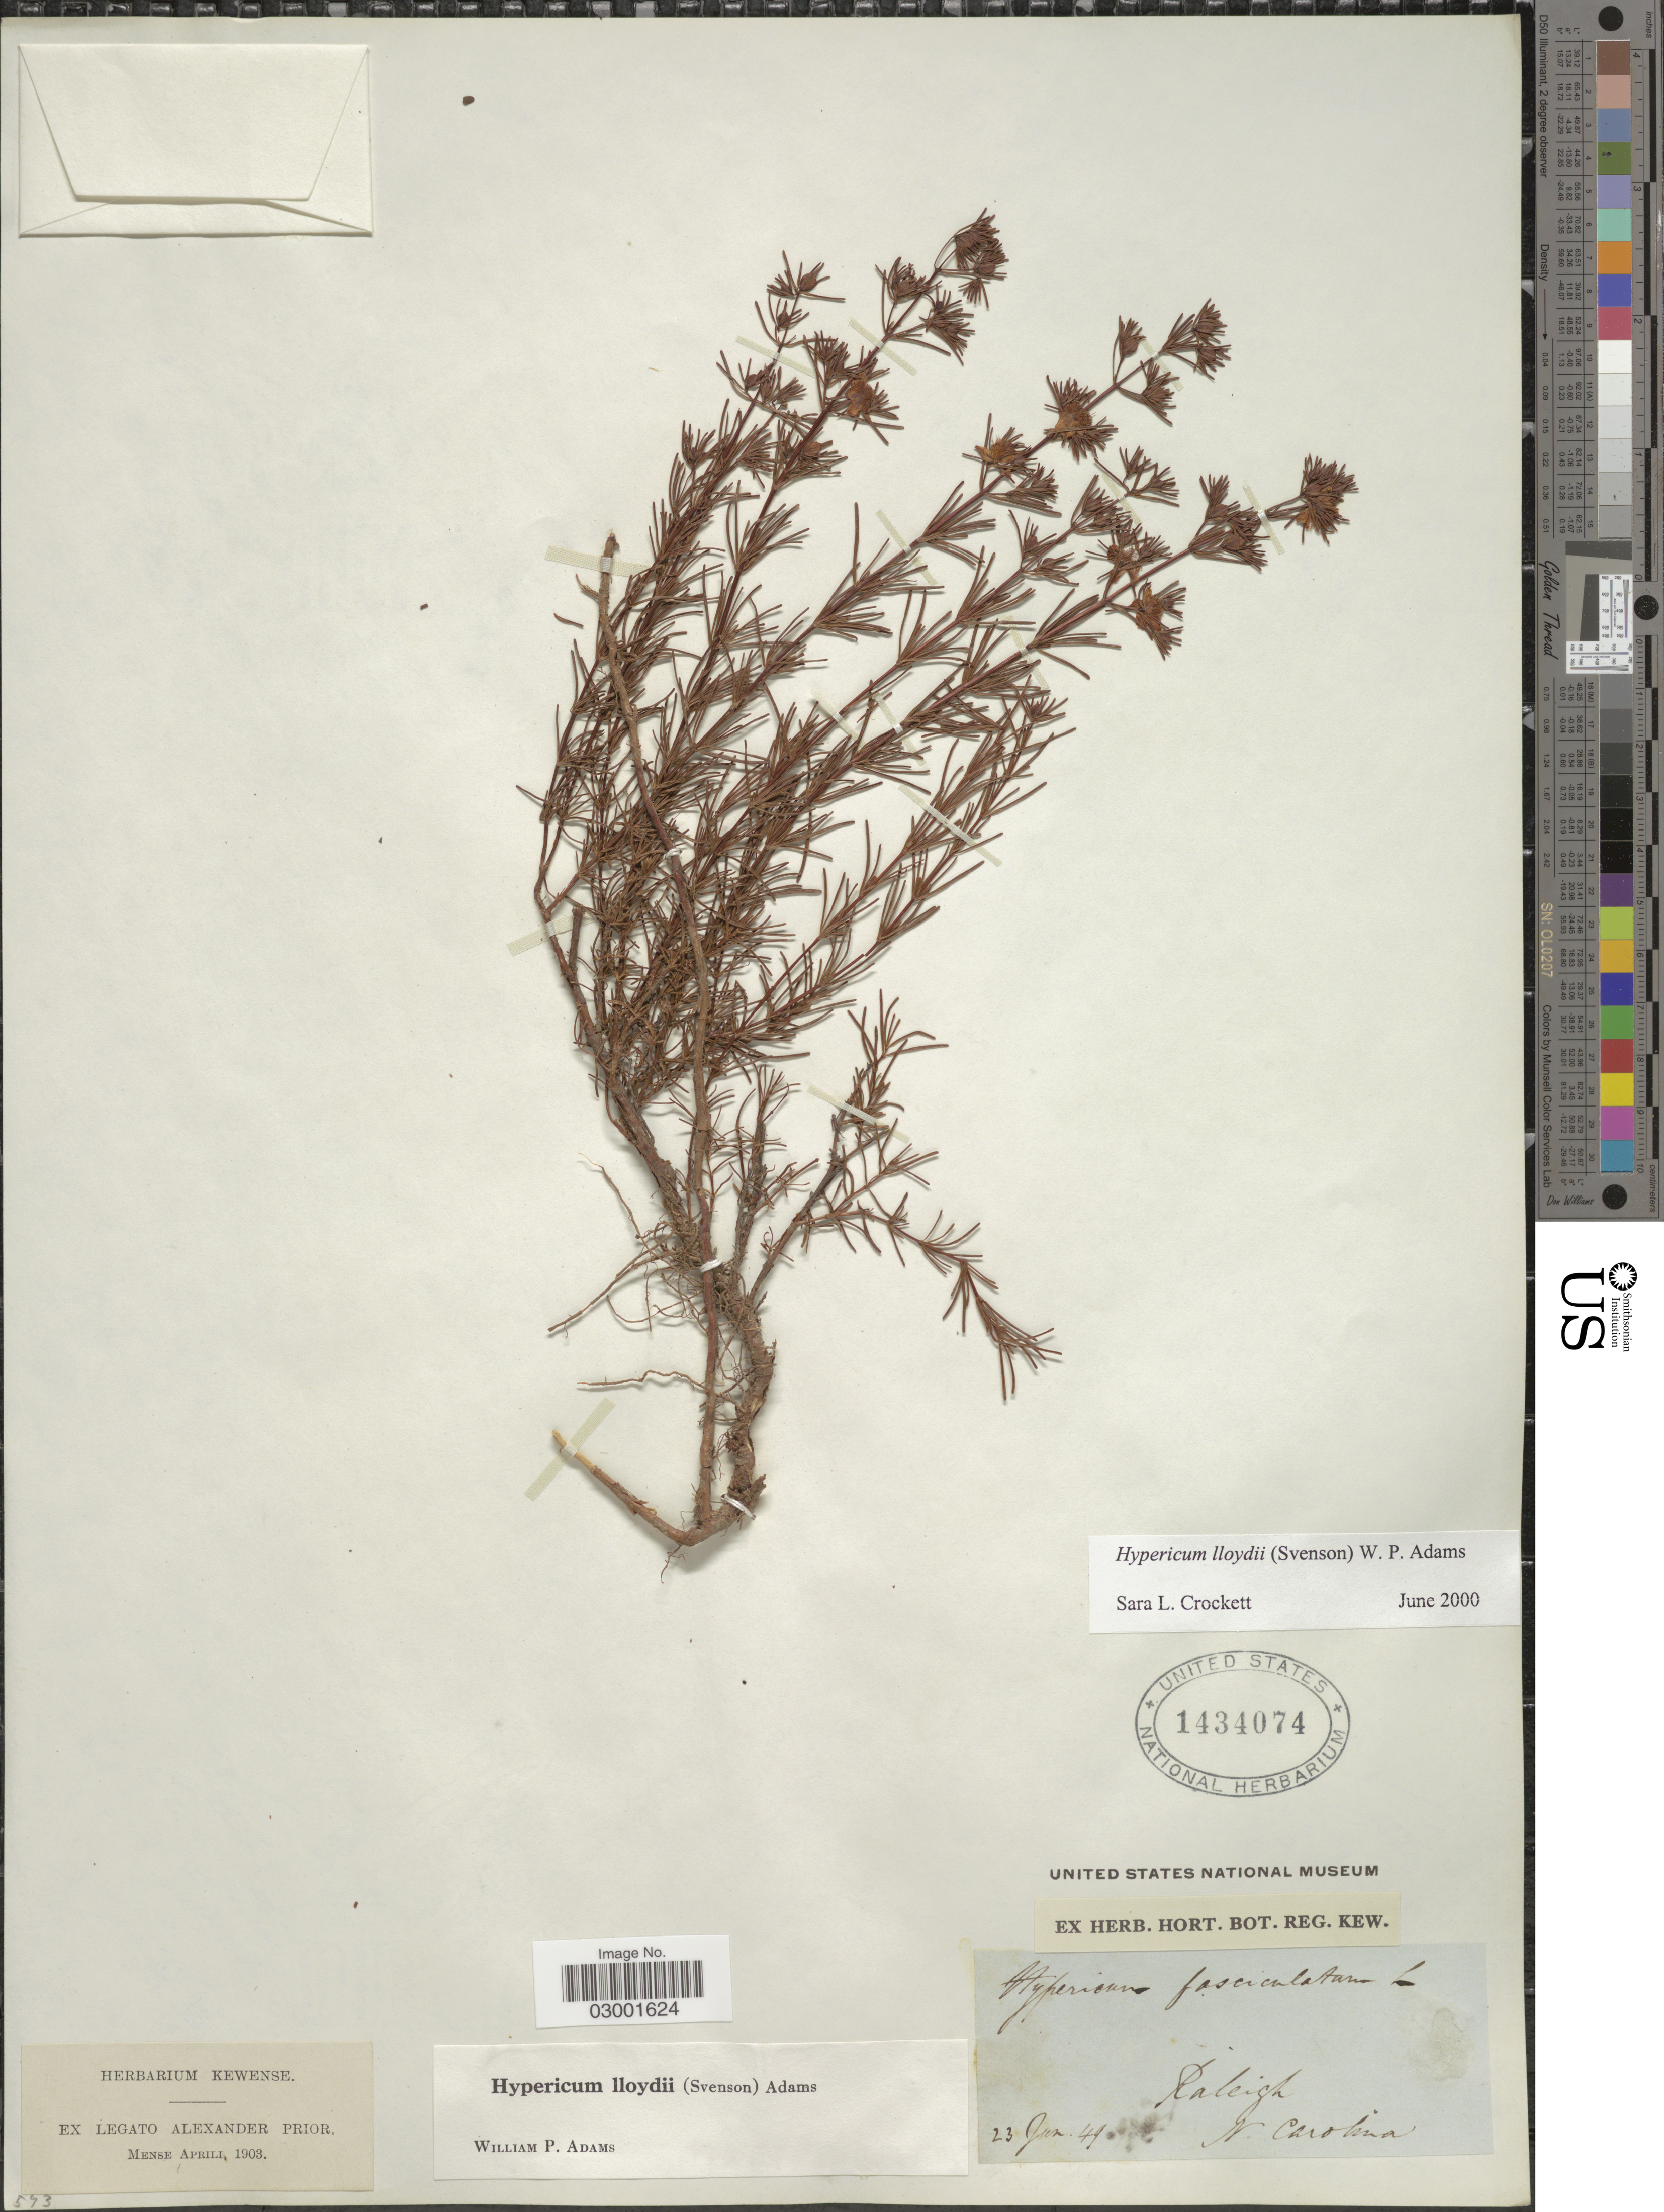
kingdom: Plantae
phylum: Tracheophyta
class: Magnoliopsida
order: Malpighiales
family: Hypericaceae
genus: Hypericum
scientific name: Hypericum lloydii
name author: (Svenson) W.P. Adams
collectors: A. Prior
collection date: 1849-01-23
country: United States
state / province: North Carolina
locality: Raleigh. N. Carolina.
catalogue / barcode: US 1434074